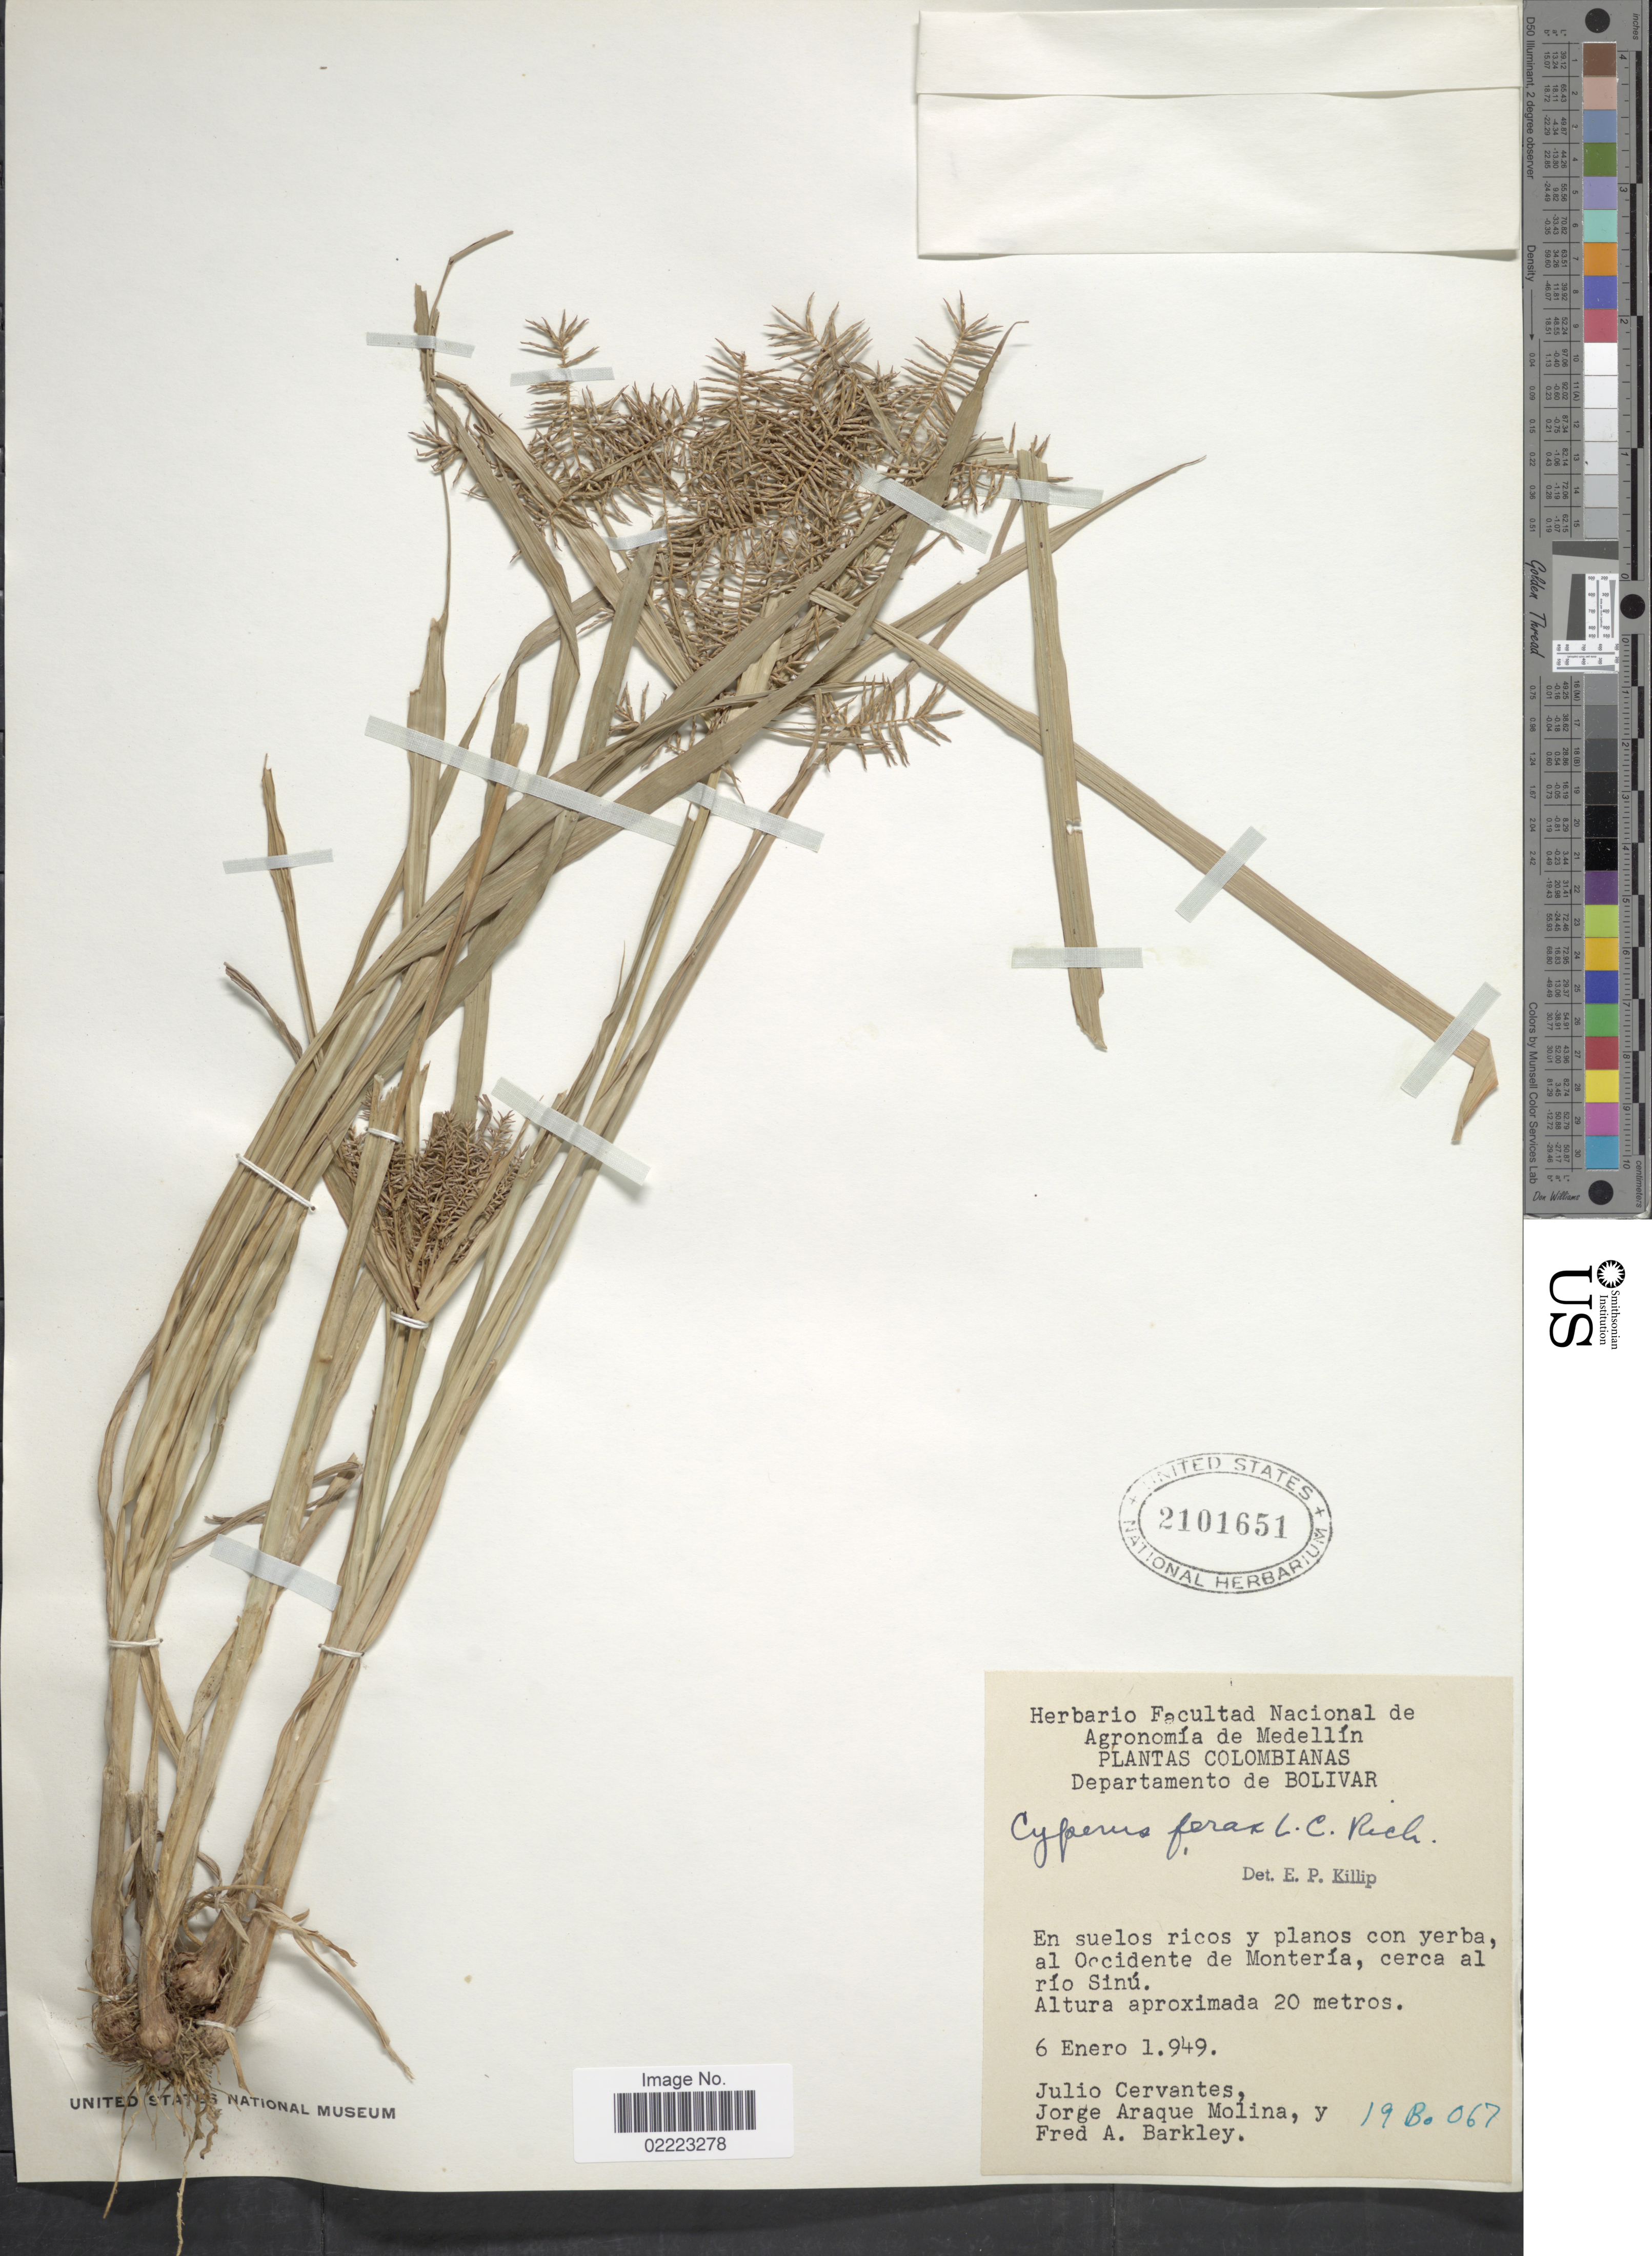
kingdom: Plantae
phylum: Tracheophyta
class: Liliopsida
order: Poales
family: Cyperaceae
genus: Cyperus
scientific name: Cyperus odoratus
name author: L.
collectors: J. Cervantes, J. Araque Molina & F. A. Barkley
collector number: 19B067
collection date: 1949-01-06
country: Colombia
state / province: Bolívar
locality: Departamento de Bolivar. En suelos ricos y planos con yerba, al Occidente de Monteria, cerca al rio Sinu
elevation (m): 20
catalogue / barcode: US 2101651